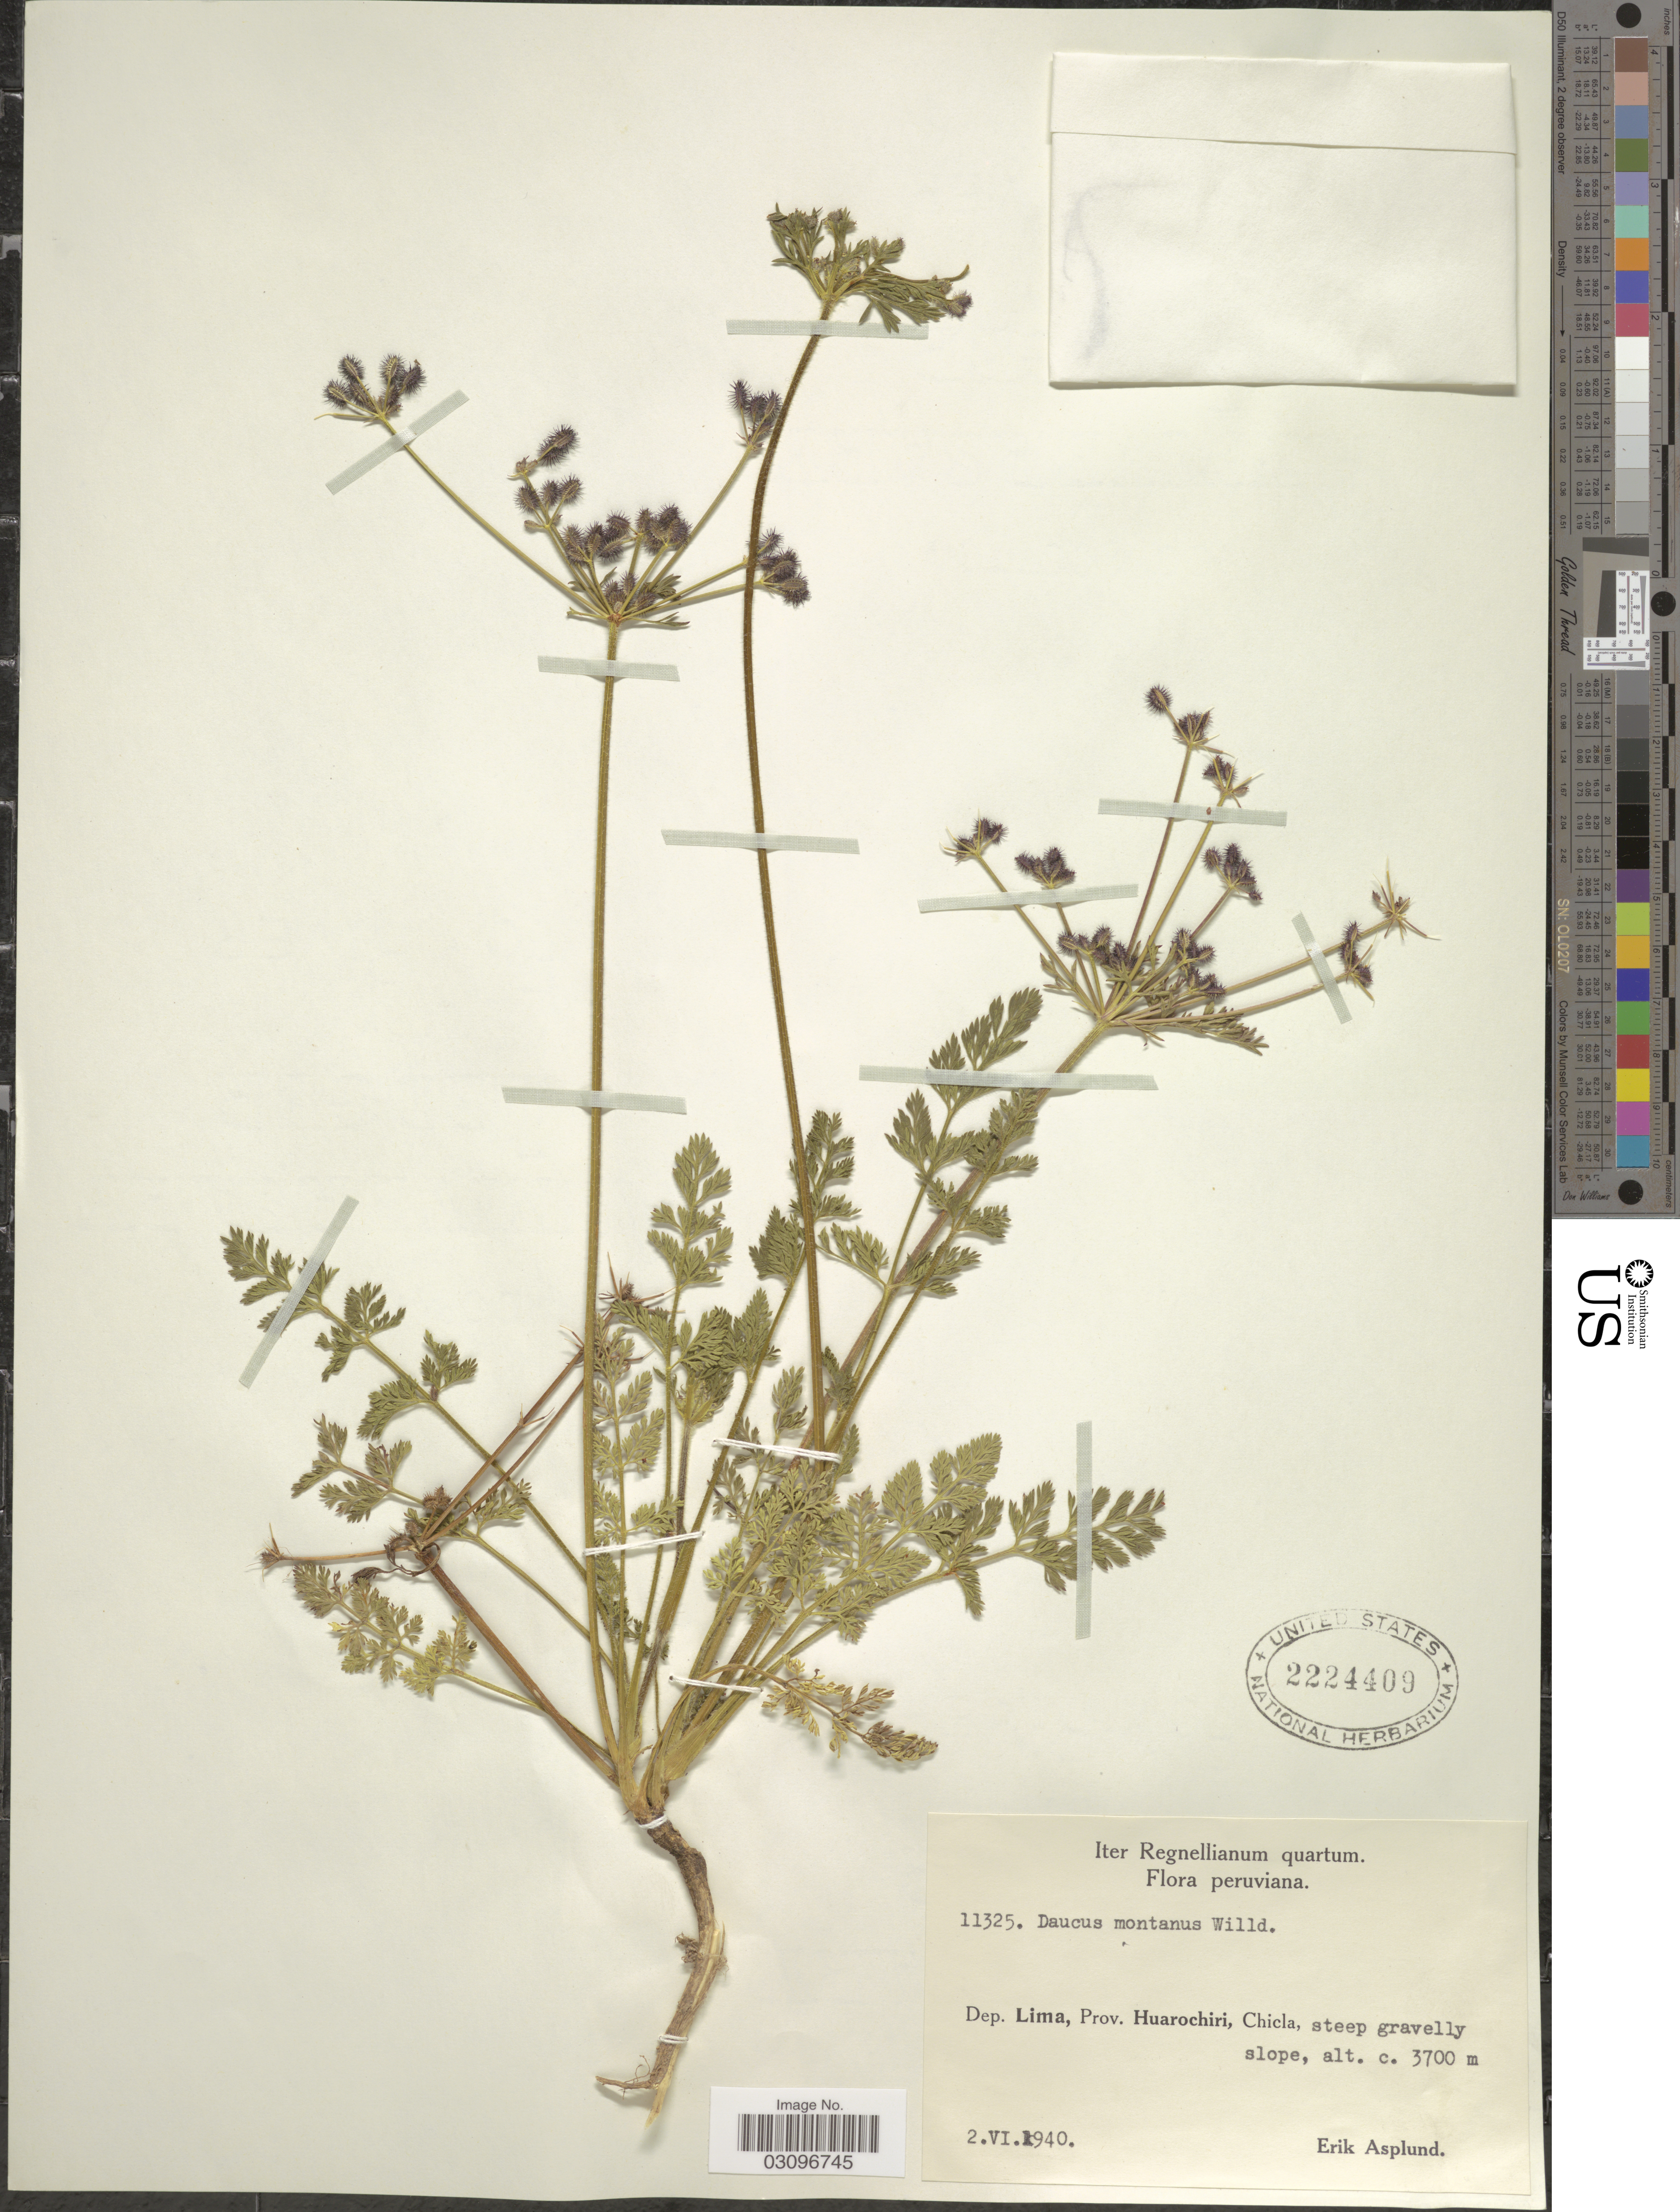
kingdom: Plantae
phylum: Tracheophyta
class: Magnoliopsida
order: Apiales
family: Apiaceae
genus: Daucus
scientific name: Daucus montanus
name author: Humb. & Bonpl. ex Spreng.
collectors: E. Asplund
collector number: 11325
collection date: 1940-06-02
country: Peru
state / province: Lima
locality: Dep. Lima, Prov. Huarochiri, Chicla, steep gravelly slope.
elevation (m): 3700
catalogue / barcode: US 2224409